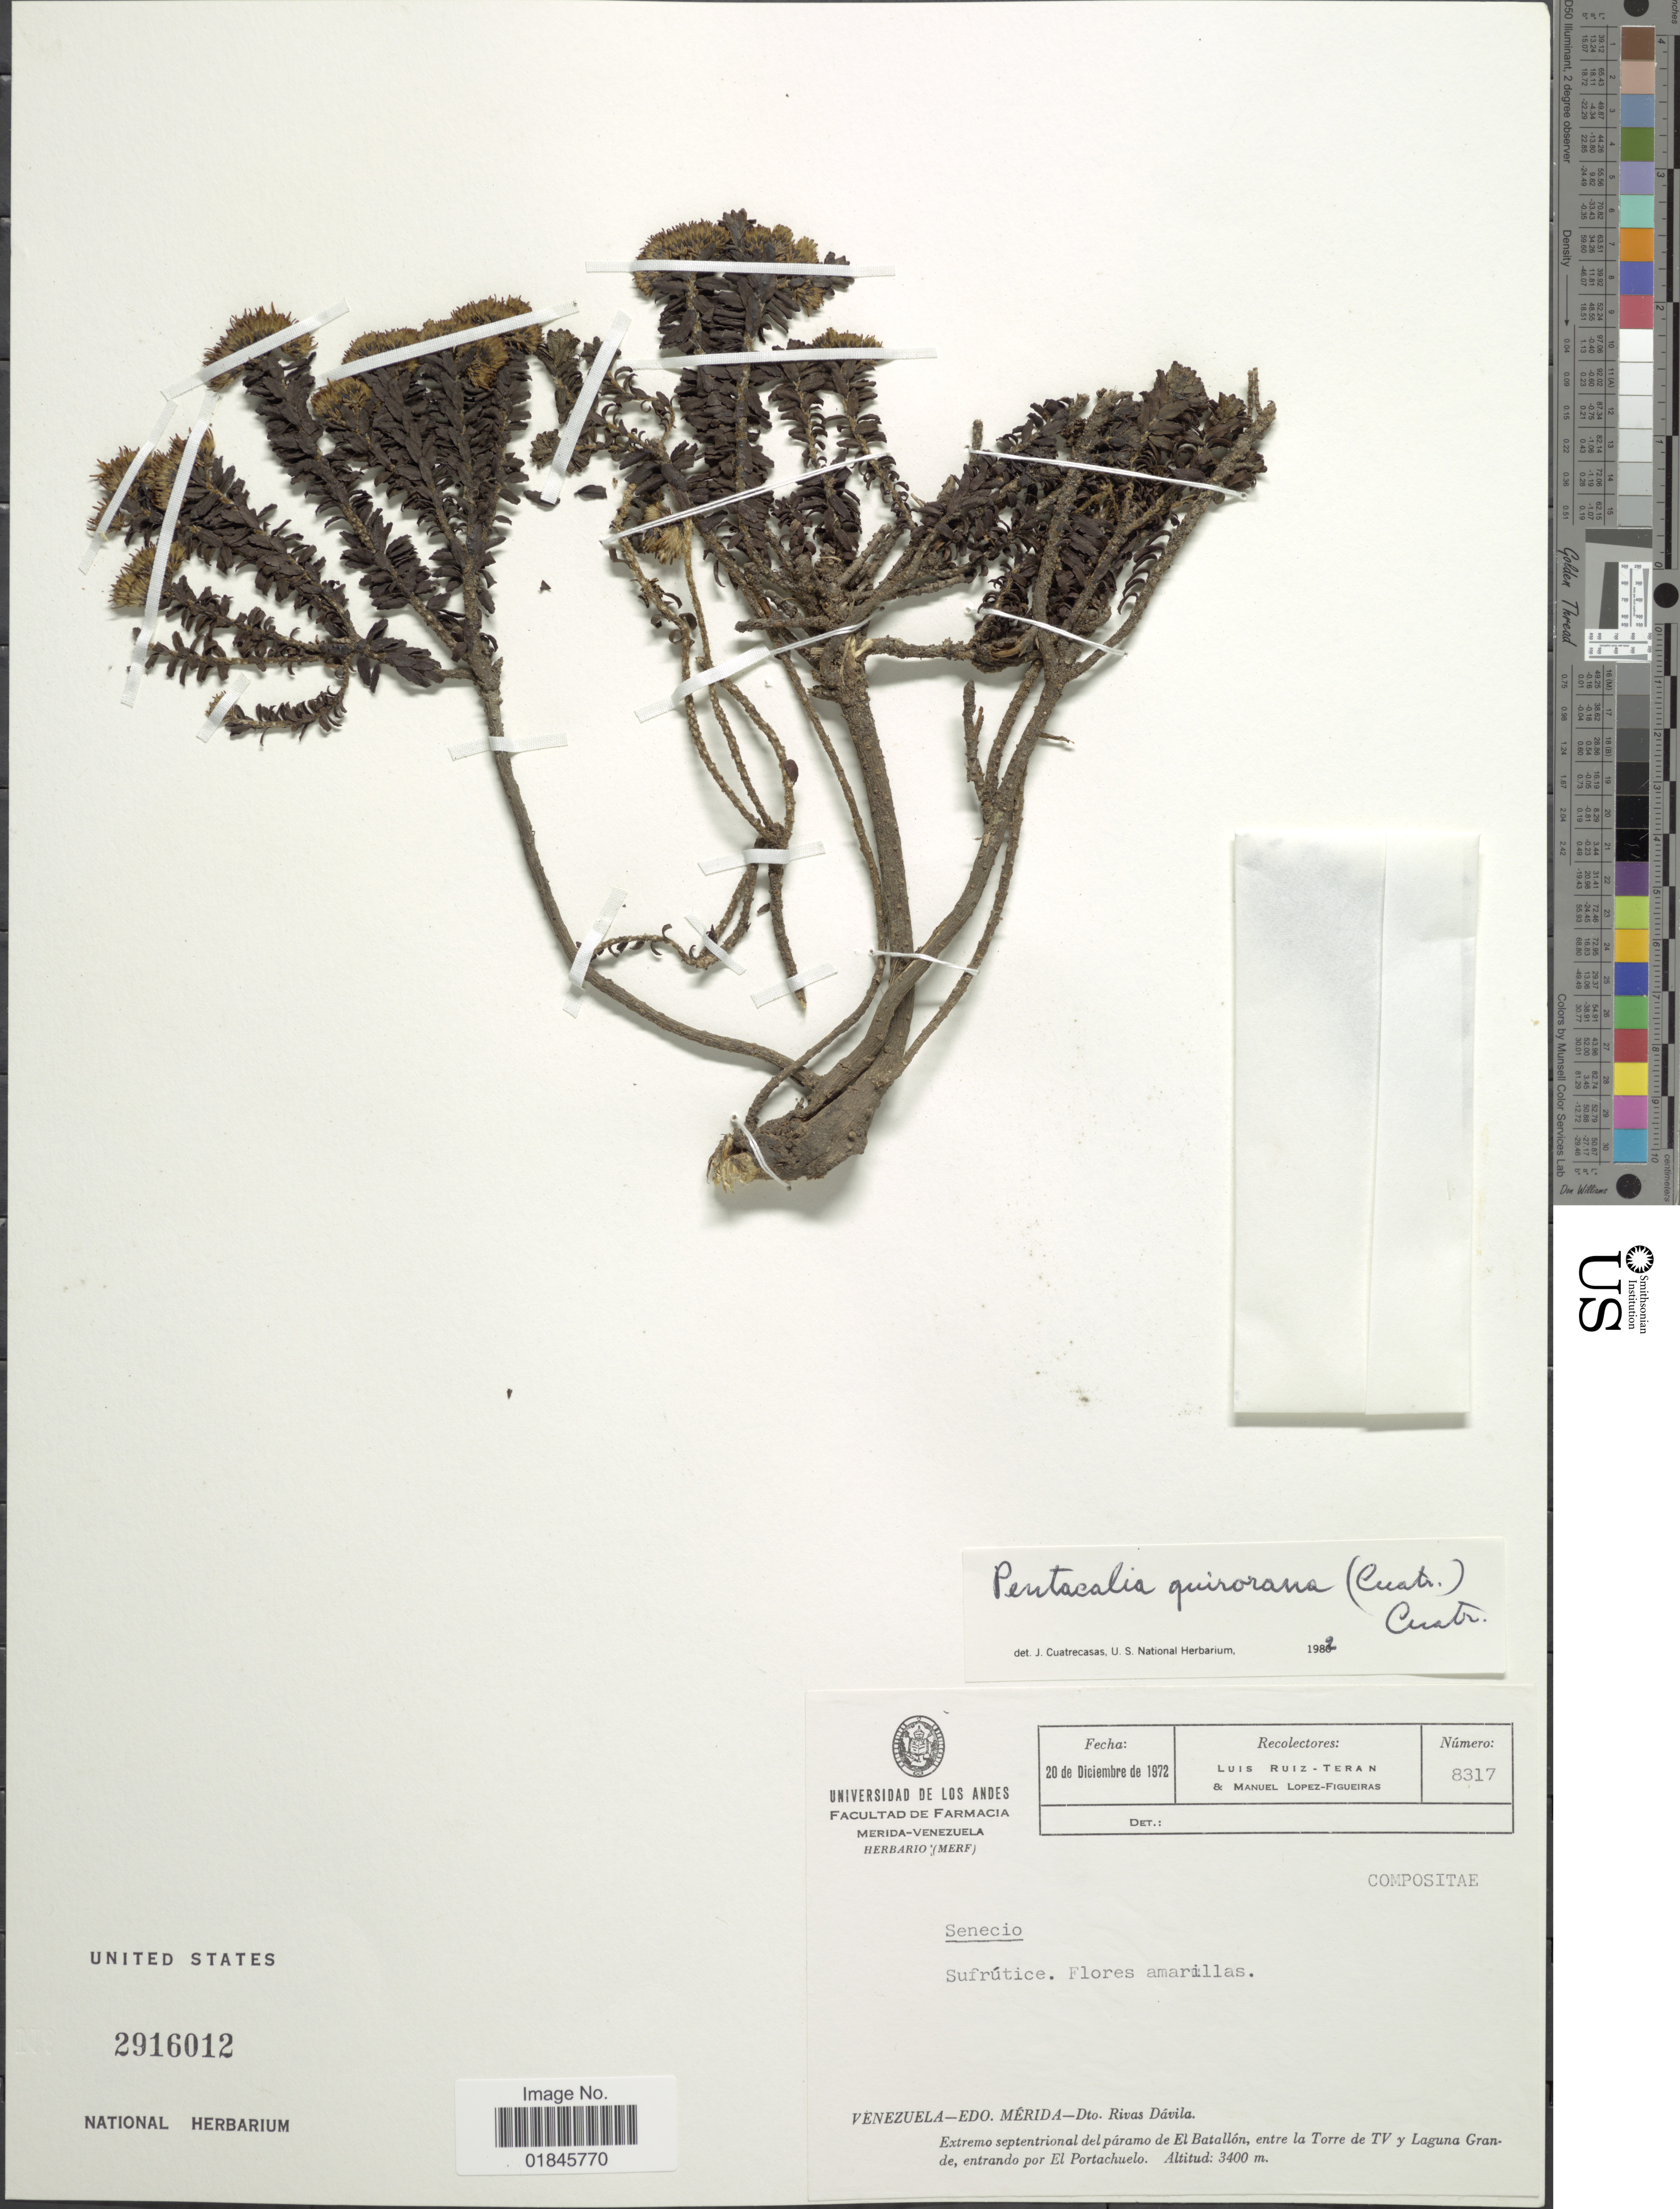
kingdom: Plantae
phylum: Tracheophyta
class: Magnoliopsida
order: Asterales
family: Asteraceae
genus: Pentacalia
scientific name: Pentacalia quirorana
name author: (Cuatrec.) Cuatrec.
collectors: L. Teran & M. López Figueiras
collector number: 8317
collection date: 1972-12-20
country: Venezuela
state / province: Mérida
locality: Venezuela - Edo. Mérida - Dto. Rivas Dávila. Extremo septentrional del p5ramo de El Batallón, entre la Torre de TV y Laguna Grande, entrando por El Portachuelo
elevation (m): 3400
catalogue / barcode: US 2916012